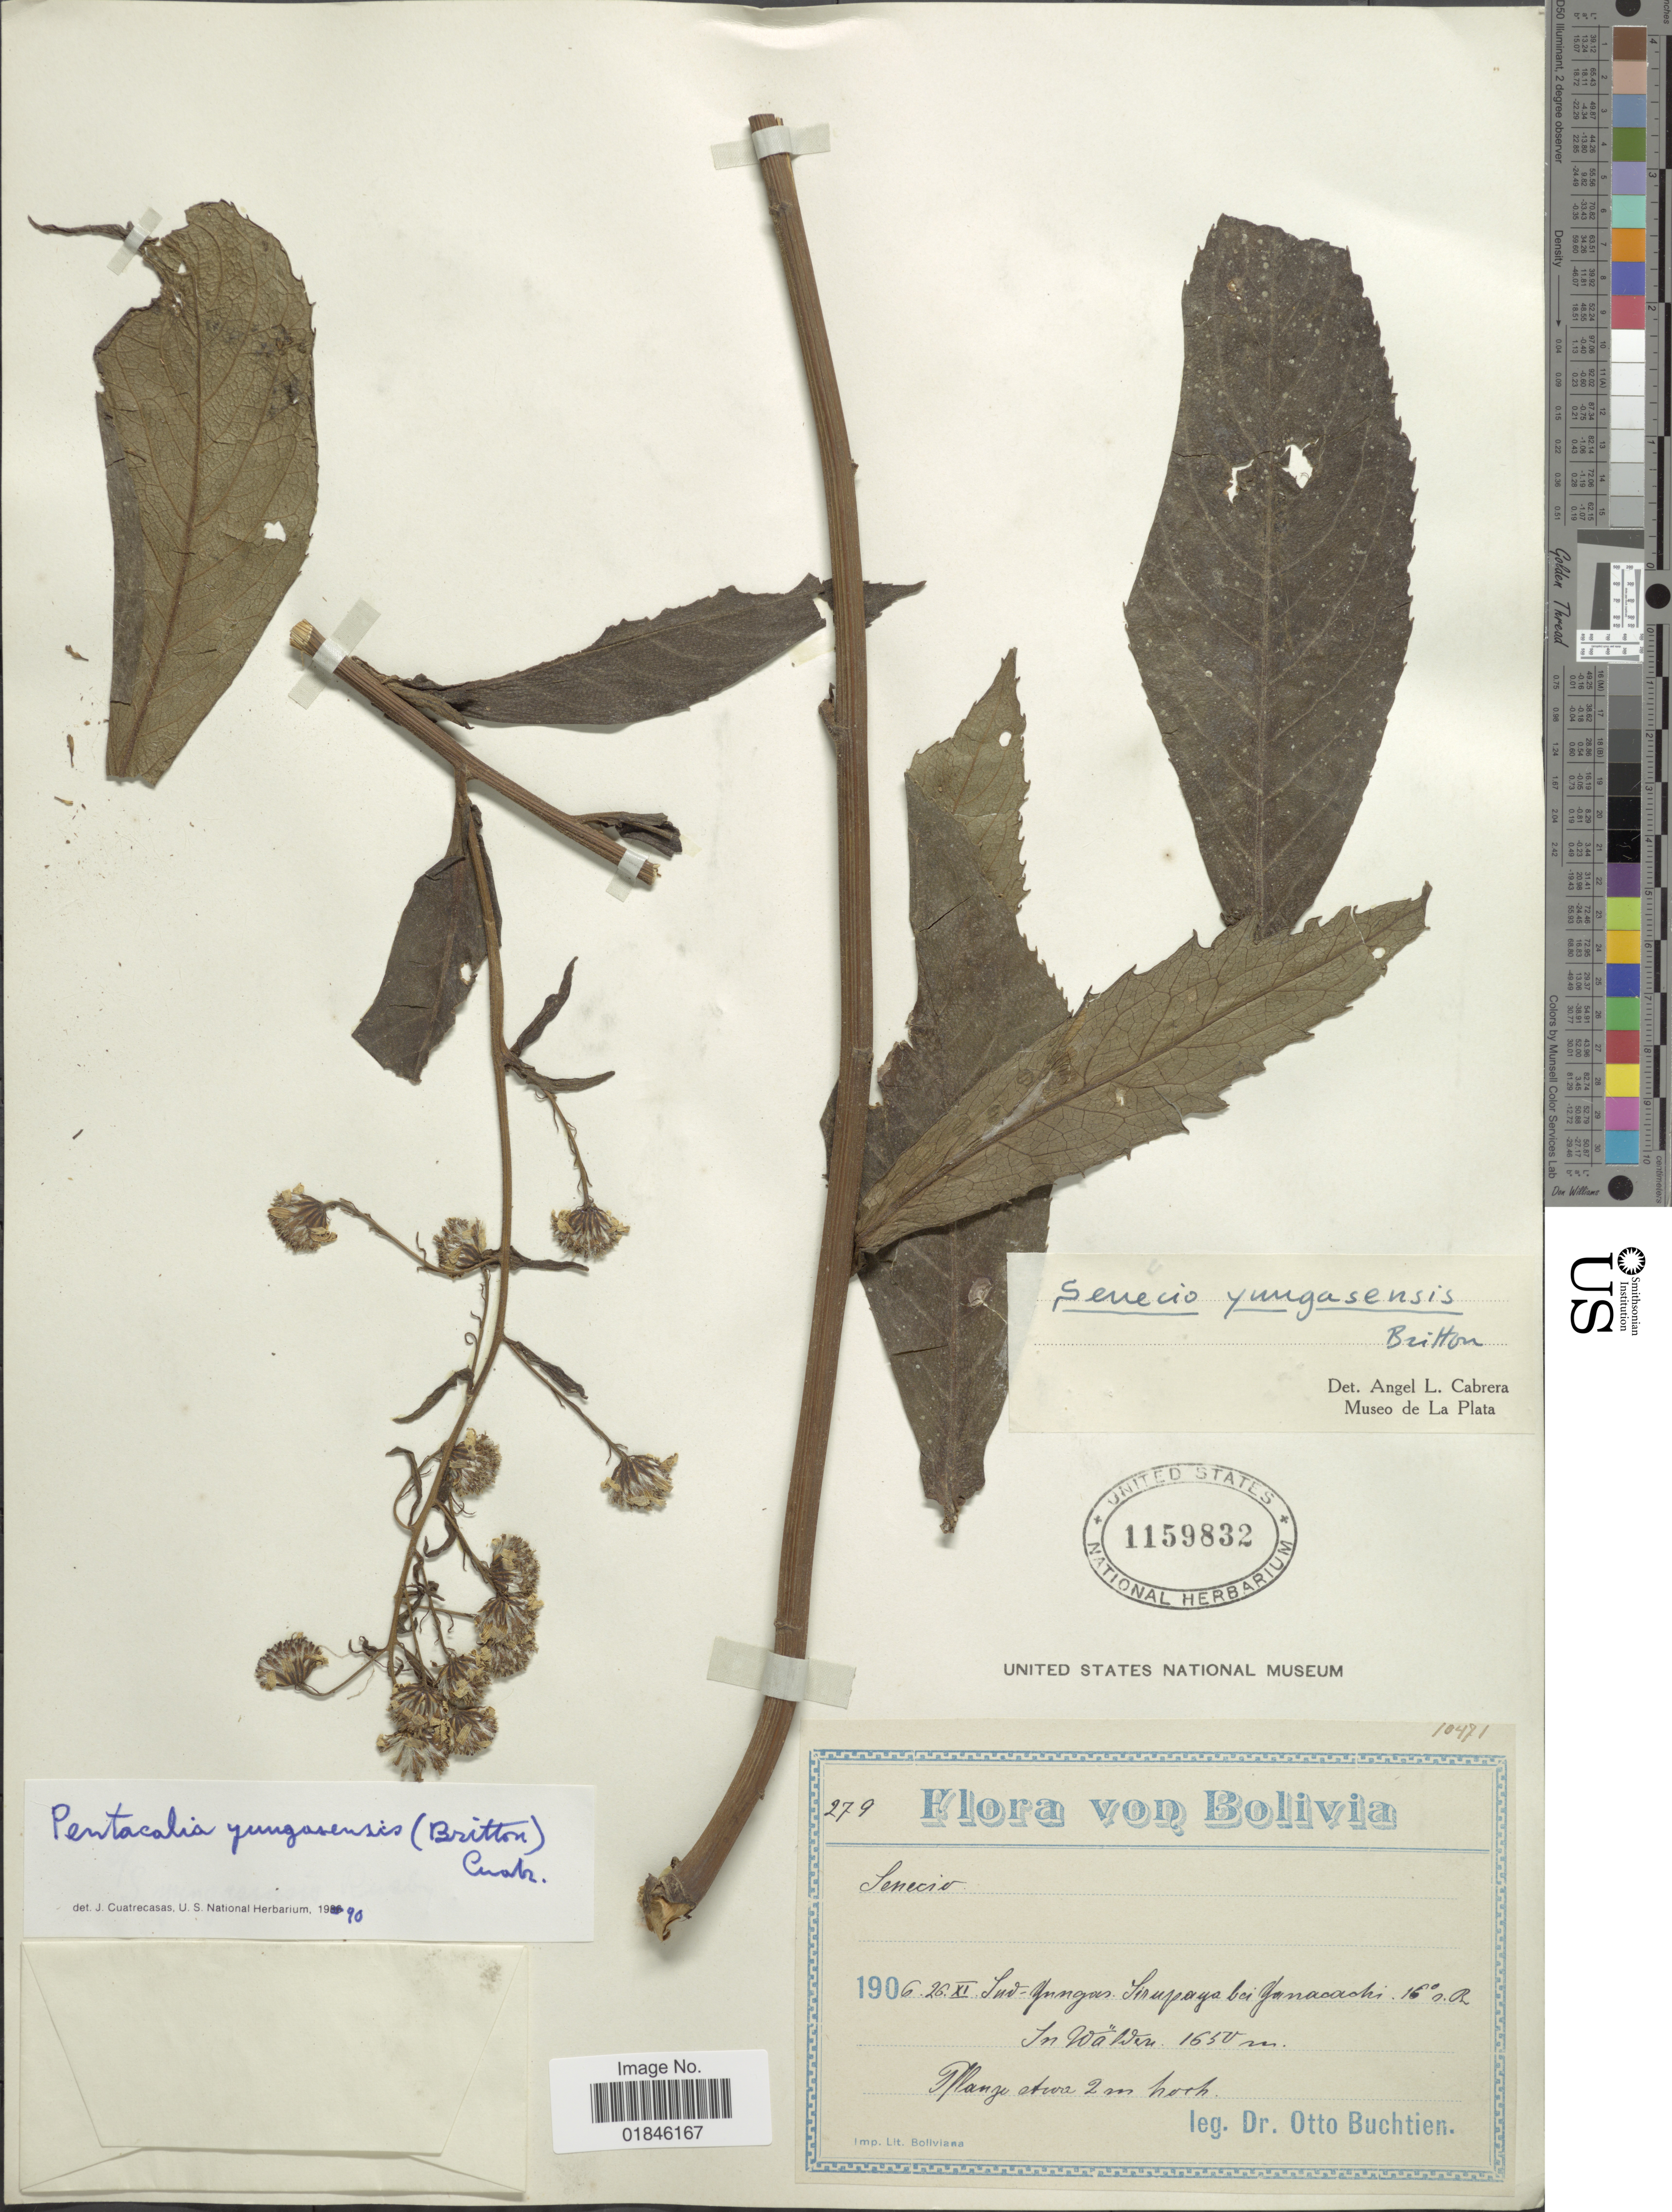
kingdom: Plantae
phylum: Tracheophyta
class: Magnoliopsida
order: Asterales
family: Asteraceae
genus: Pentacalia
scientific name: Pentacalia yungasensis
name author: (Britton) Cuatrec.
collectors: O. Buchtien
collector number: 279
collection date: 1906-11-26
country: Bolivia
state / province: La Paz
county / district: Sud Yungas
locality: Yanacachi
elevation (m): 1650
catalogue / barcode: US 1159832